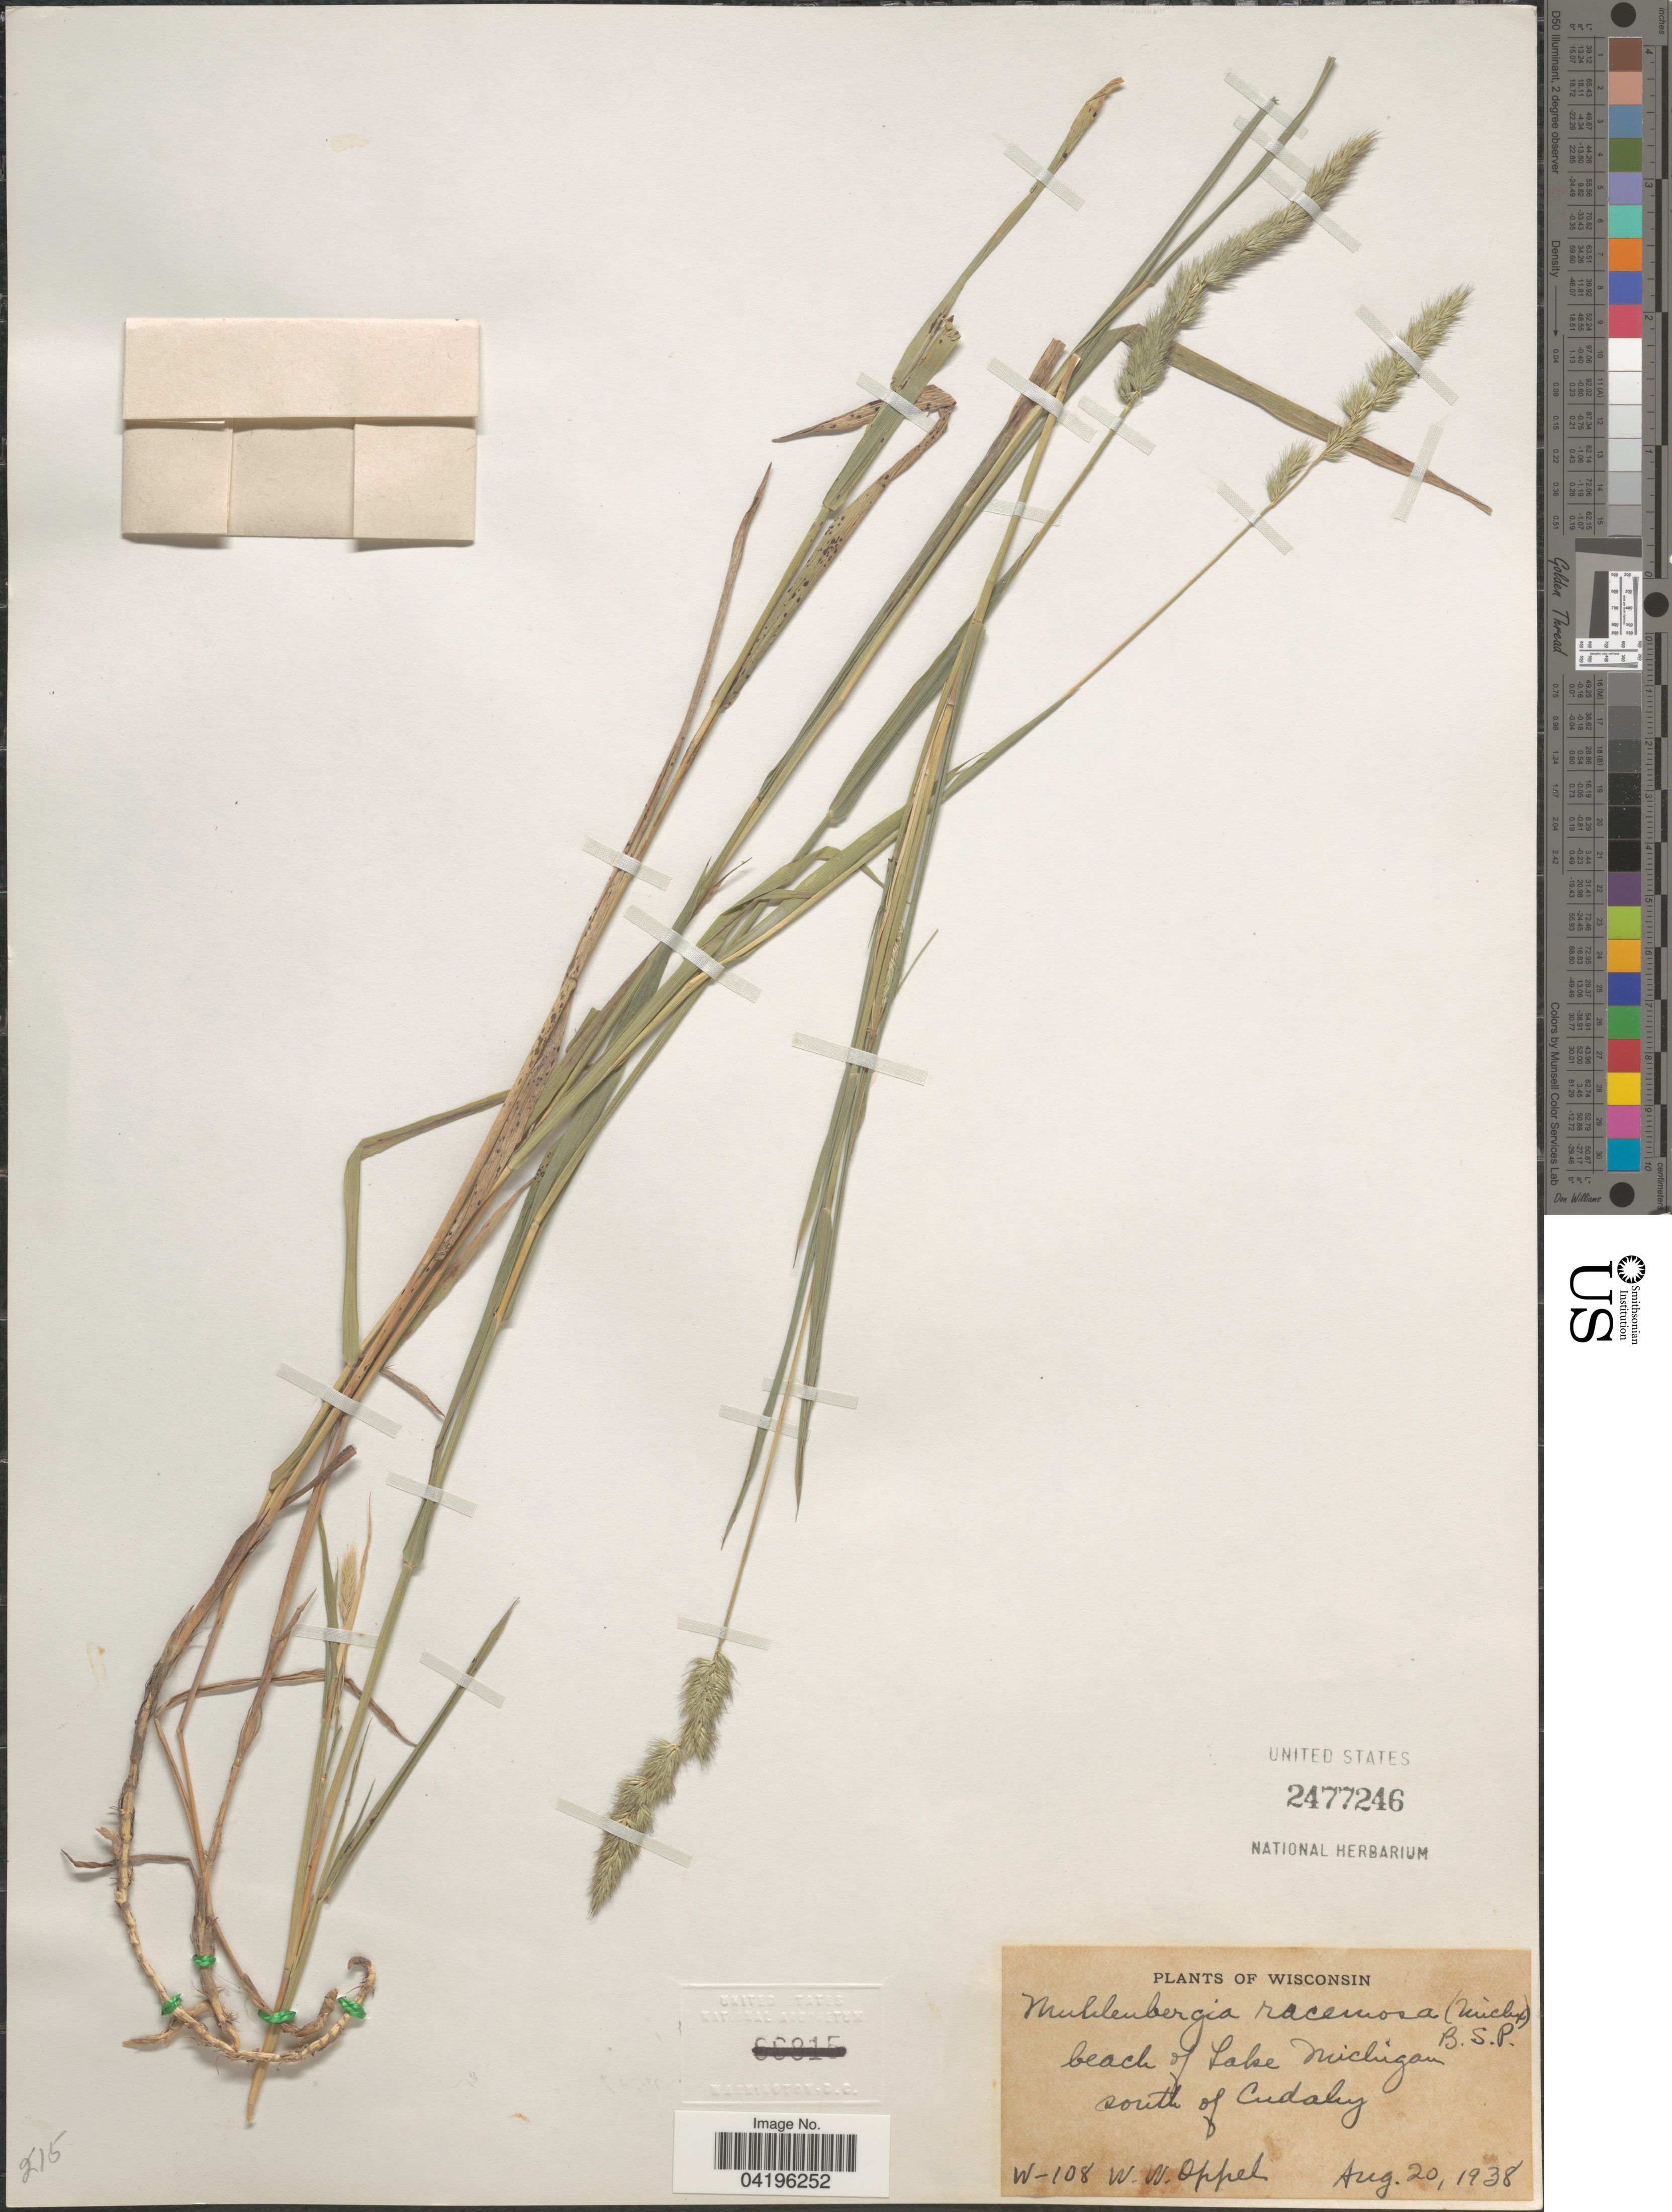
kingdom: Plantae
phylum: Tracheophyta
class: Liliopsida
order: Poales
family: Poaceae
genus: Muhlenbergia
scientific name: Muhlenbergia racemosa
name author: (Michx.) Britton et al.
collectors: W. Oppel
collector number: W-108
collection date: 1938-08-20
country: United States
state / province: Wisconsin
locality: Beach of Lake Michigan. South of Cudahy.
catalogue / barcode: US 2477246